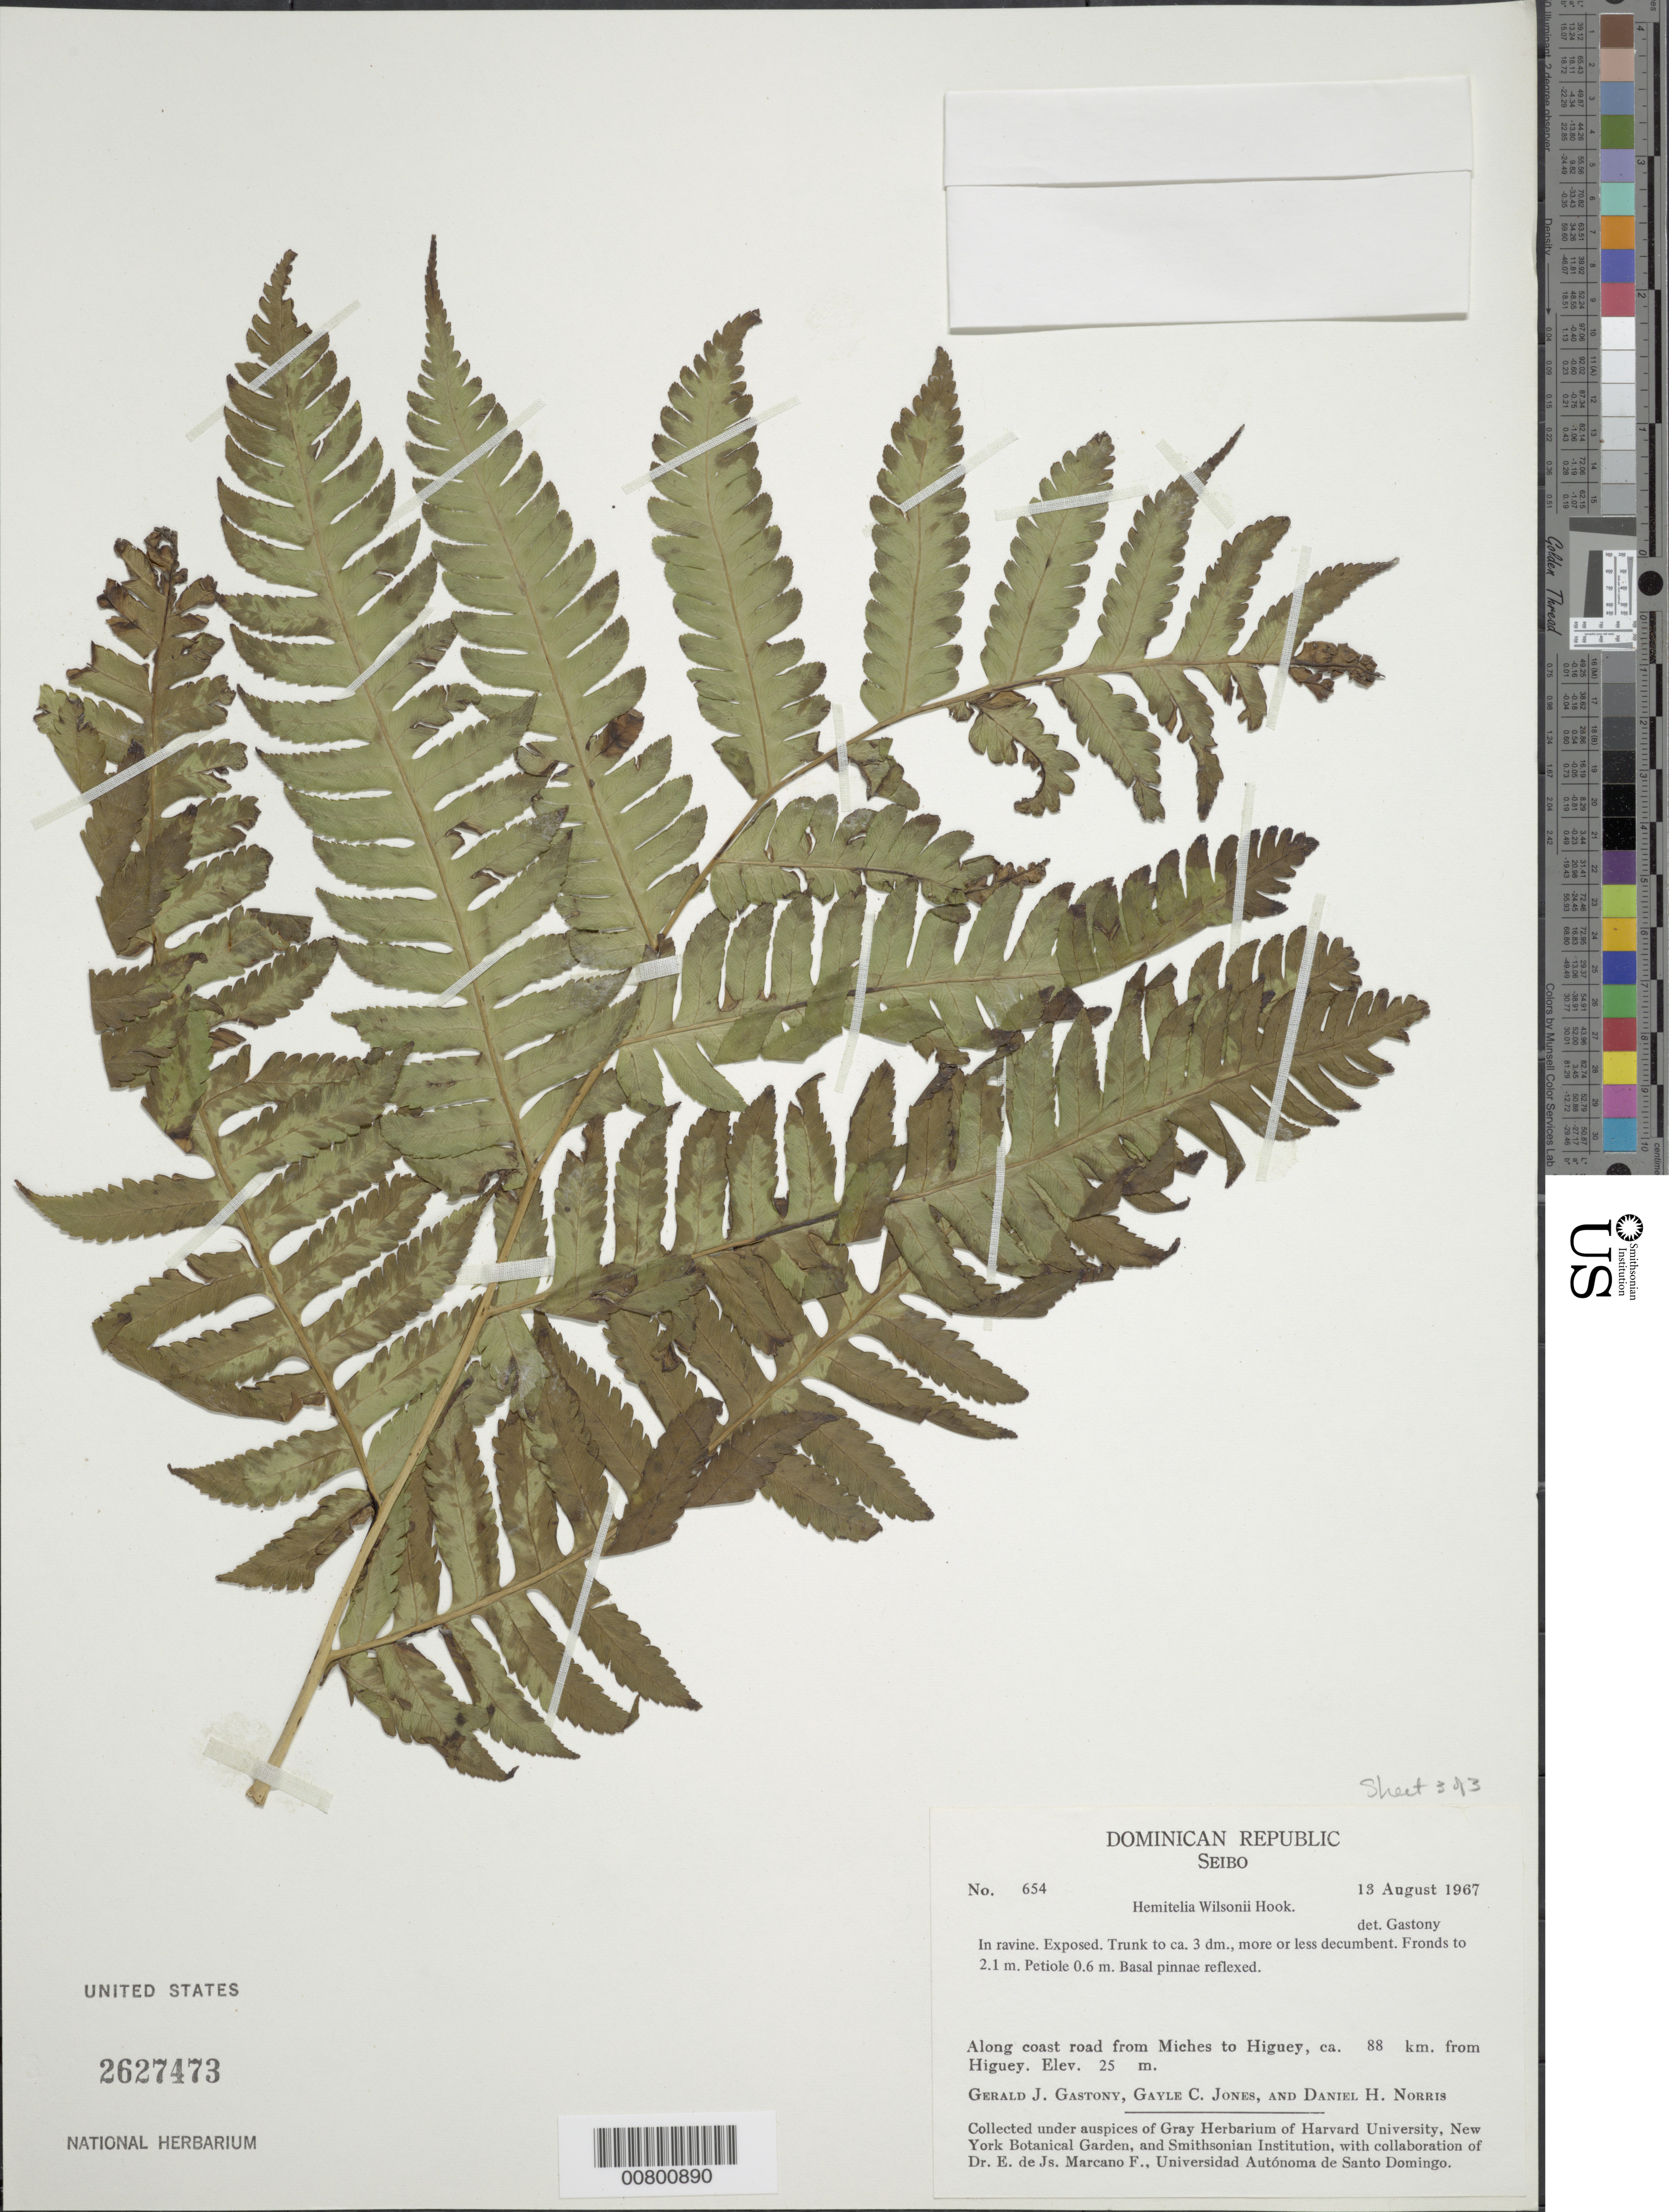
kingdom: Plantae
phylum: Tracheophyta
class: Polypodiopsida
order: Cyatheales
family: Cyatheaceae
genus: Cyathea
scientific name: Cyathea arborea x C. horrida (L.) Sm.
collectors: G. Gastony, G. C. Jones & D. H. Norris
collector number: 654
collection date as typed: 13 Aug 1967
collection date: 1967-08-13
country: Dominican Republic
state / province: El Seibo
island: Hispaniola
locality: Miches to Higuey road, ca. 88 km from Higuey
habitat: Along coast road, in ravine, exposed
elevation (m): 25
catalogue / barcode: US 2627473